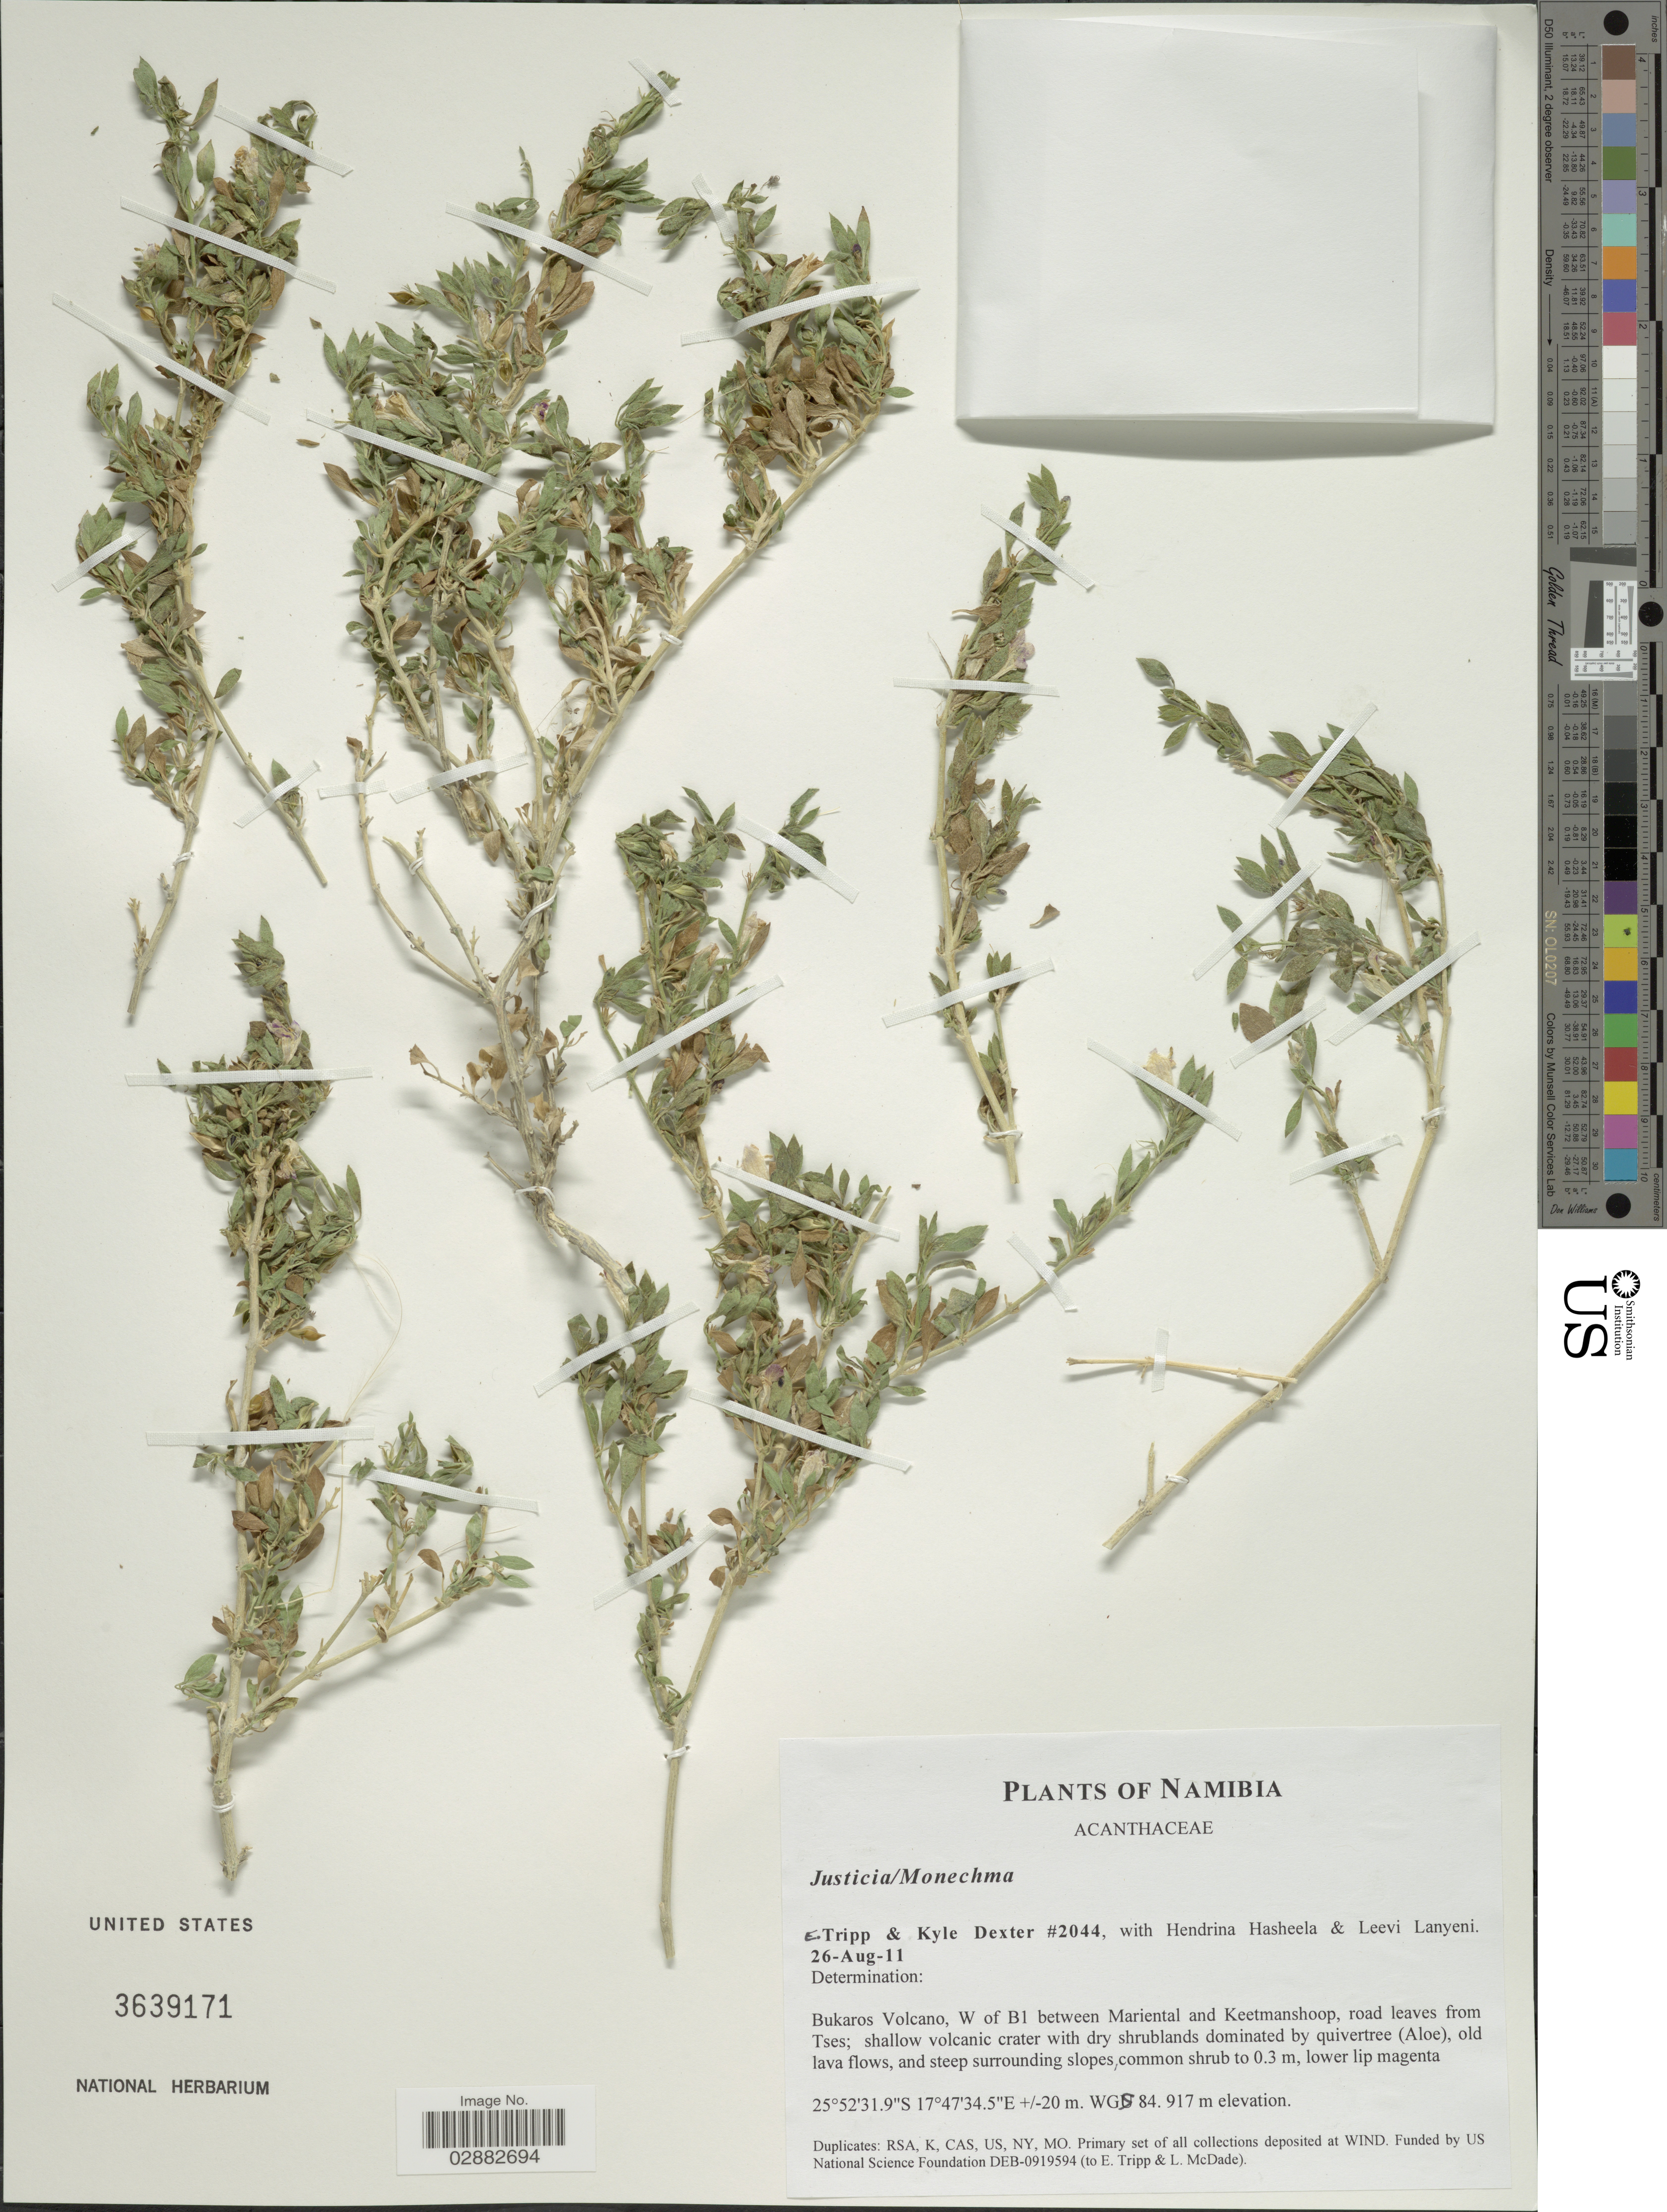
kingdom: Plantae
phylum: Tracheophyta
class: Magnoliopsida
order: Lamiales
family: Acanthaceae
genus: Justicia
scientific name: Justicia sp.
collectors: E. Tripp, K. Dexter, H. Hasheela & L. Lanyeni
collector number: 2044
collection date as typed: Transcribed d/m/y: 26/8/11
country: Namibia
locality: Bukaros Volcano, W of B1 between Mariental and Keetmanshoop, road leaves from Tses. ± 20 m. WGS84.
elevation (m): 917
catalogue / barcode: US 3639171